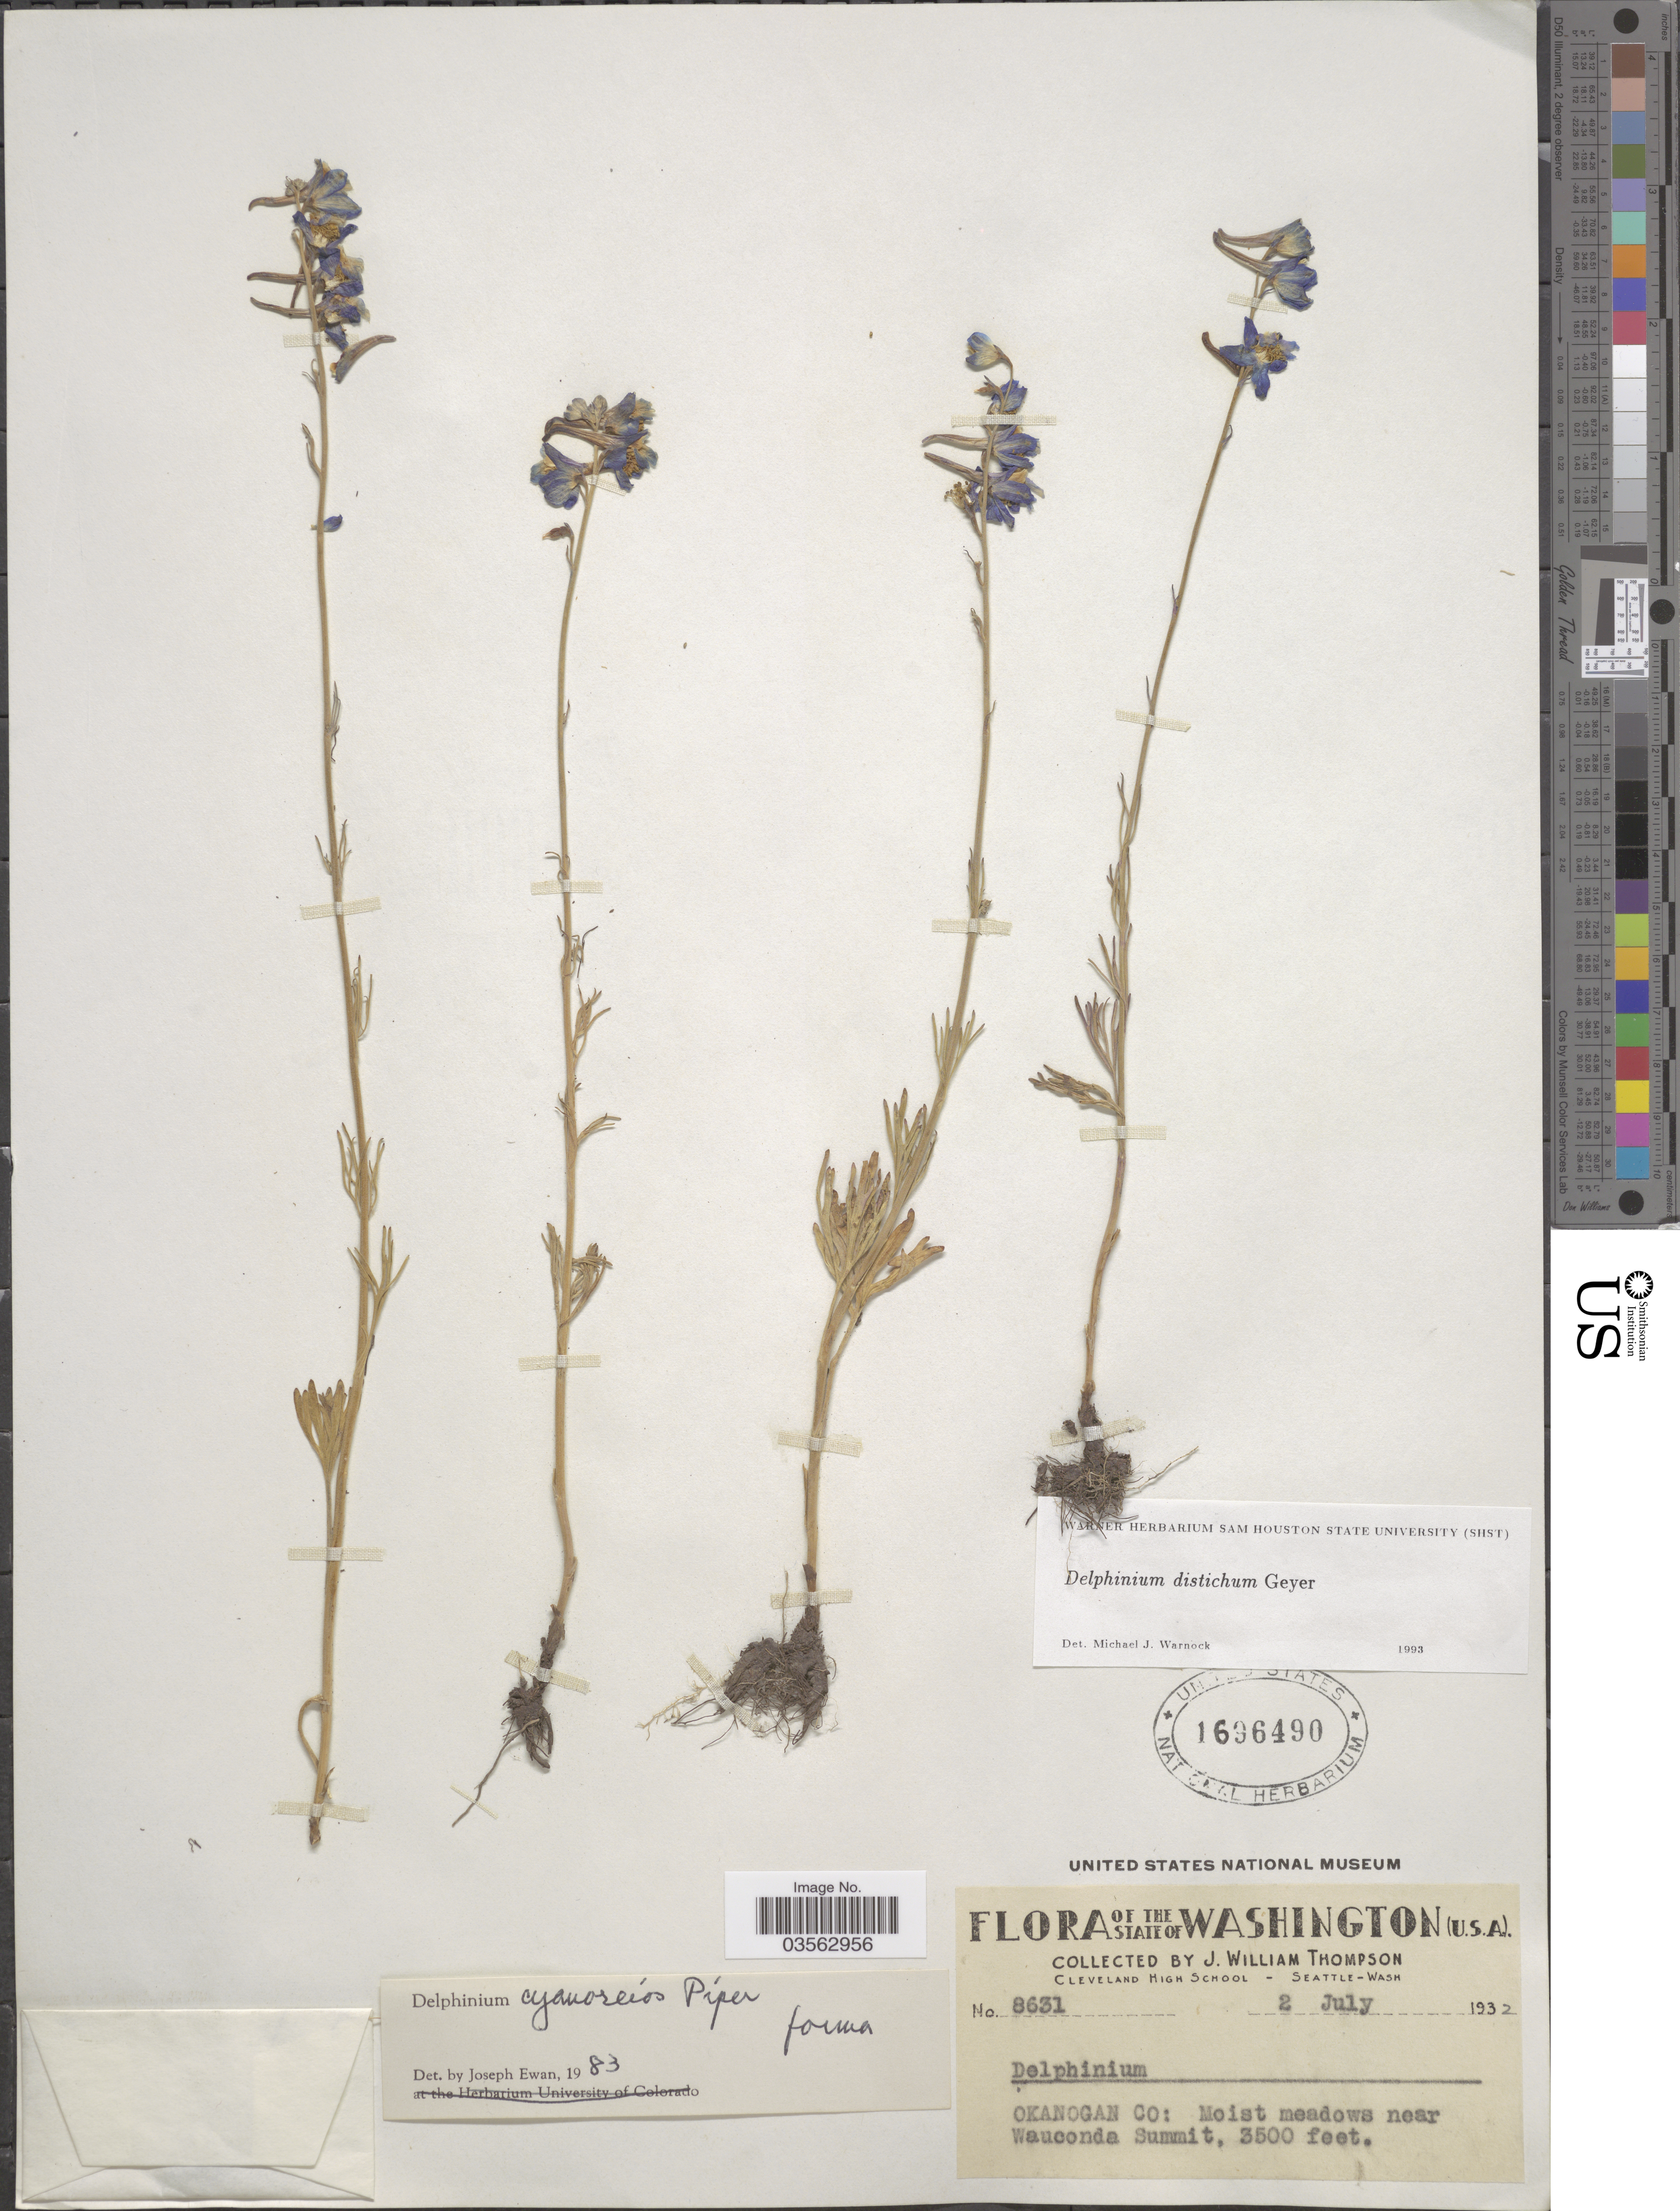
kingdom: Plantae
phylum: Tracheophyta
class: Magnoliopsida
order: Ranunculales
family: Ranunculaceae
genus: Delphinium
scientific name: Delphinium distichum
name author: Geyer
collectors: J. W. Thompson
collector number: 8631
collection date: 1932-07-02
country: United States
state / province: Washington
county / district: Okanogan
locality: Okanogan Co: Moist meadows near Wauconda Summit.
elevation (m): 1067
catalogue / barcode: US 1696490